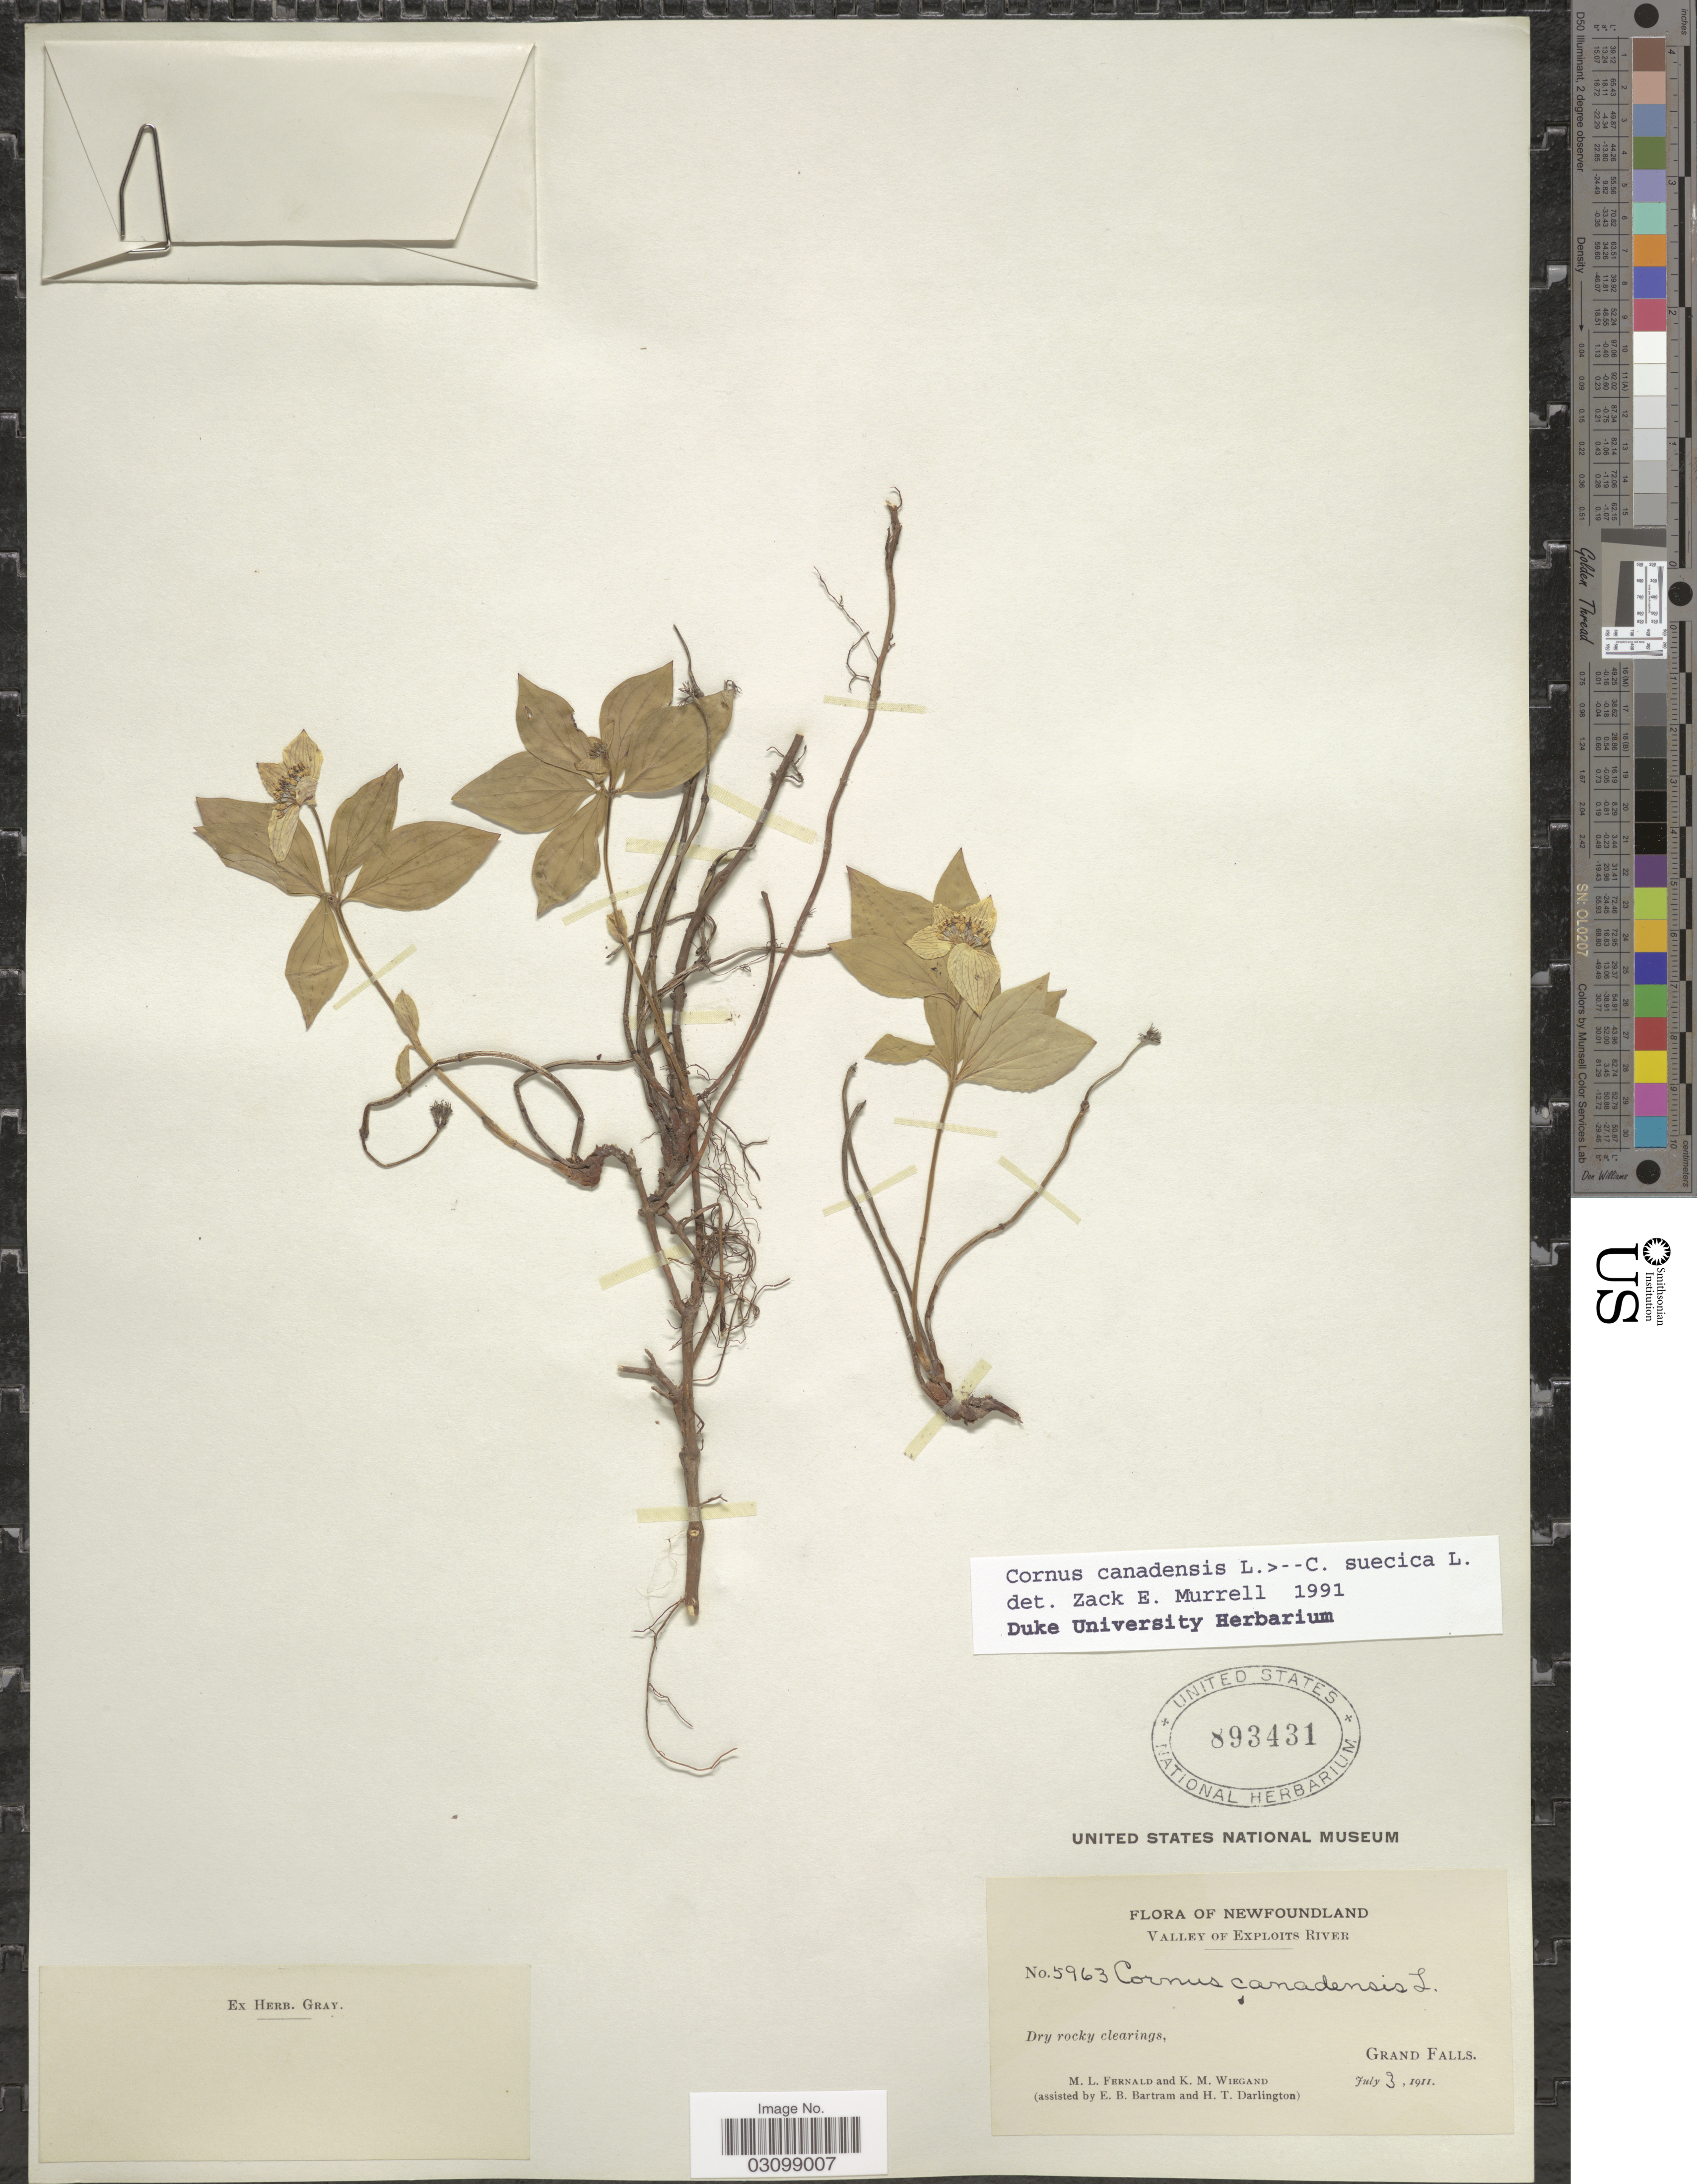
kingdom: Plantae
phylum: Tracheophyta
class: Magnoliopsida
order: Cornales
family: Cornaceae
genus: Cornus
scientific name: Cornus sp.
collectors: M. L. Fernald, K. M. Wiegand, E. B. Bartram & H. Darlington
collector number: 5963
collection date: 1911-07-03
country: Canada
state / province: Newfoundland and Labrador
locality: Valley of Exploits River, Grand Falls.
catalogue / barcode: US 893431